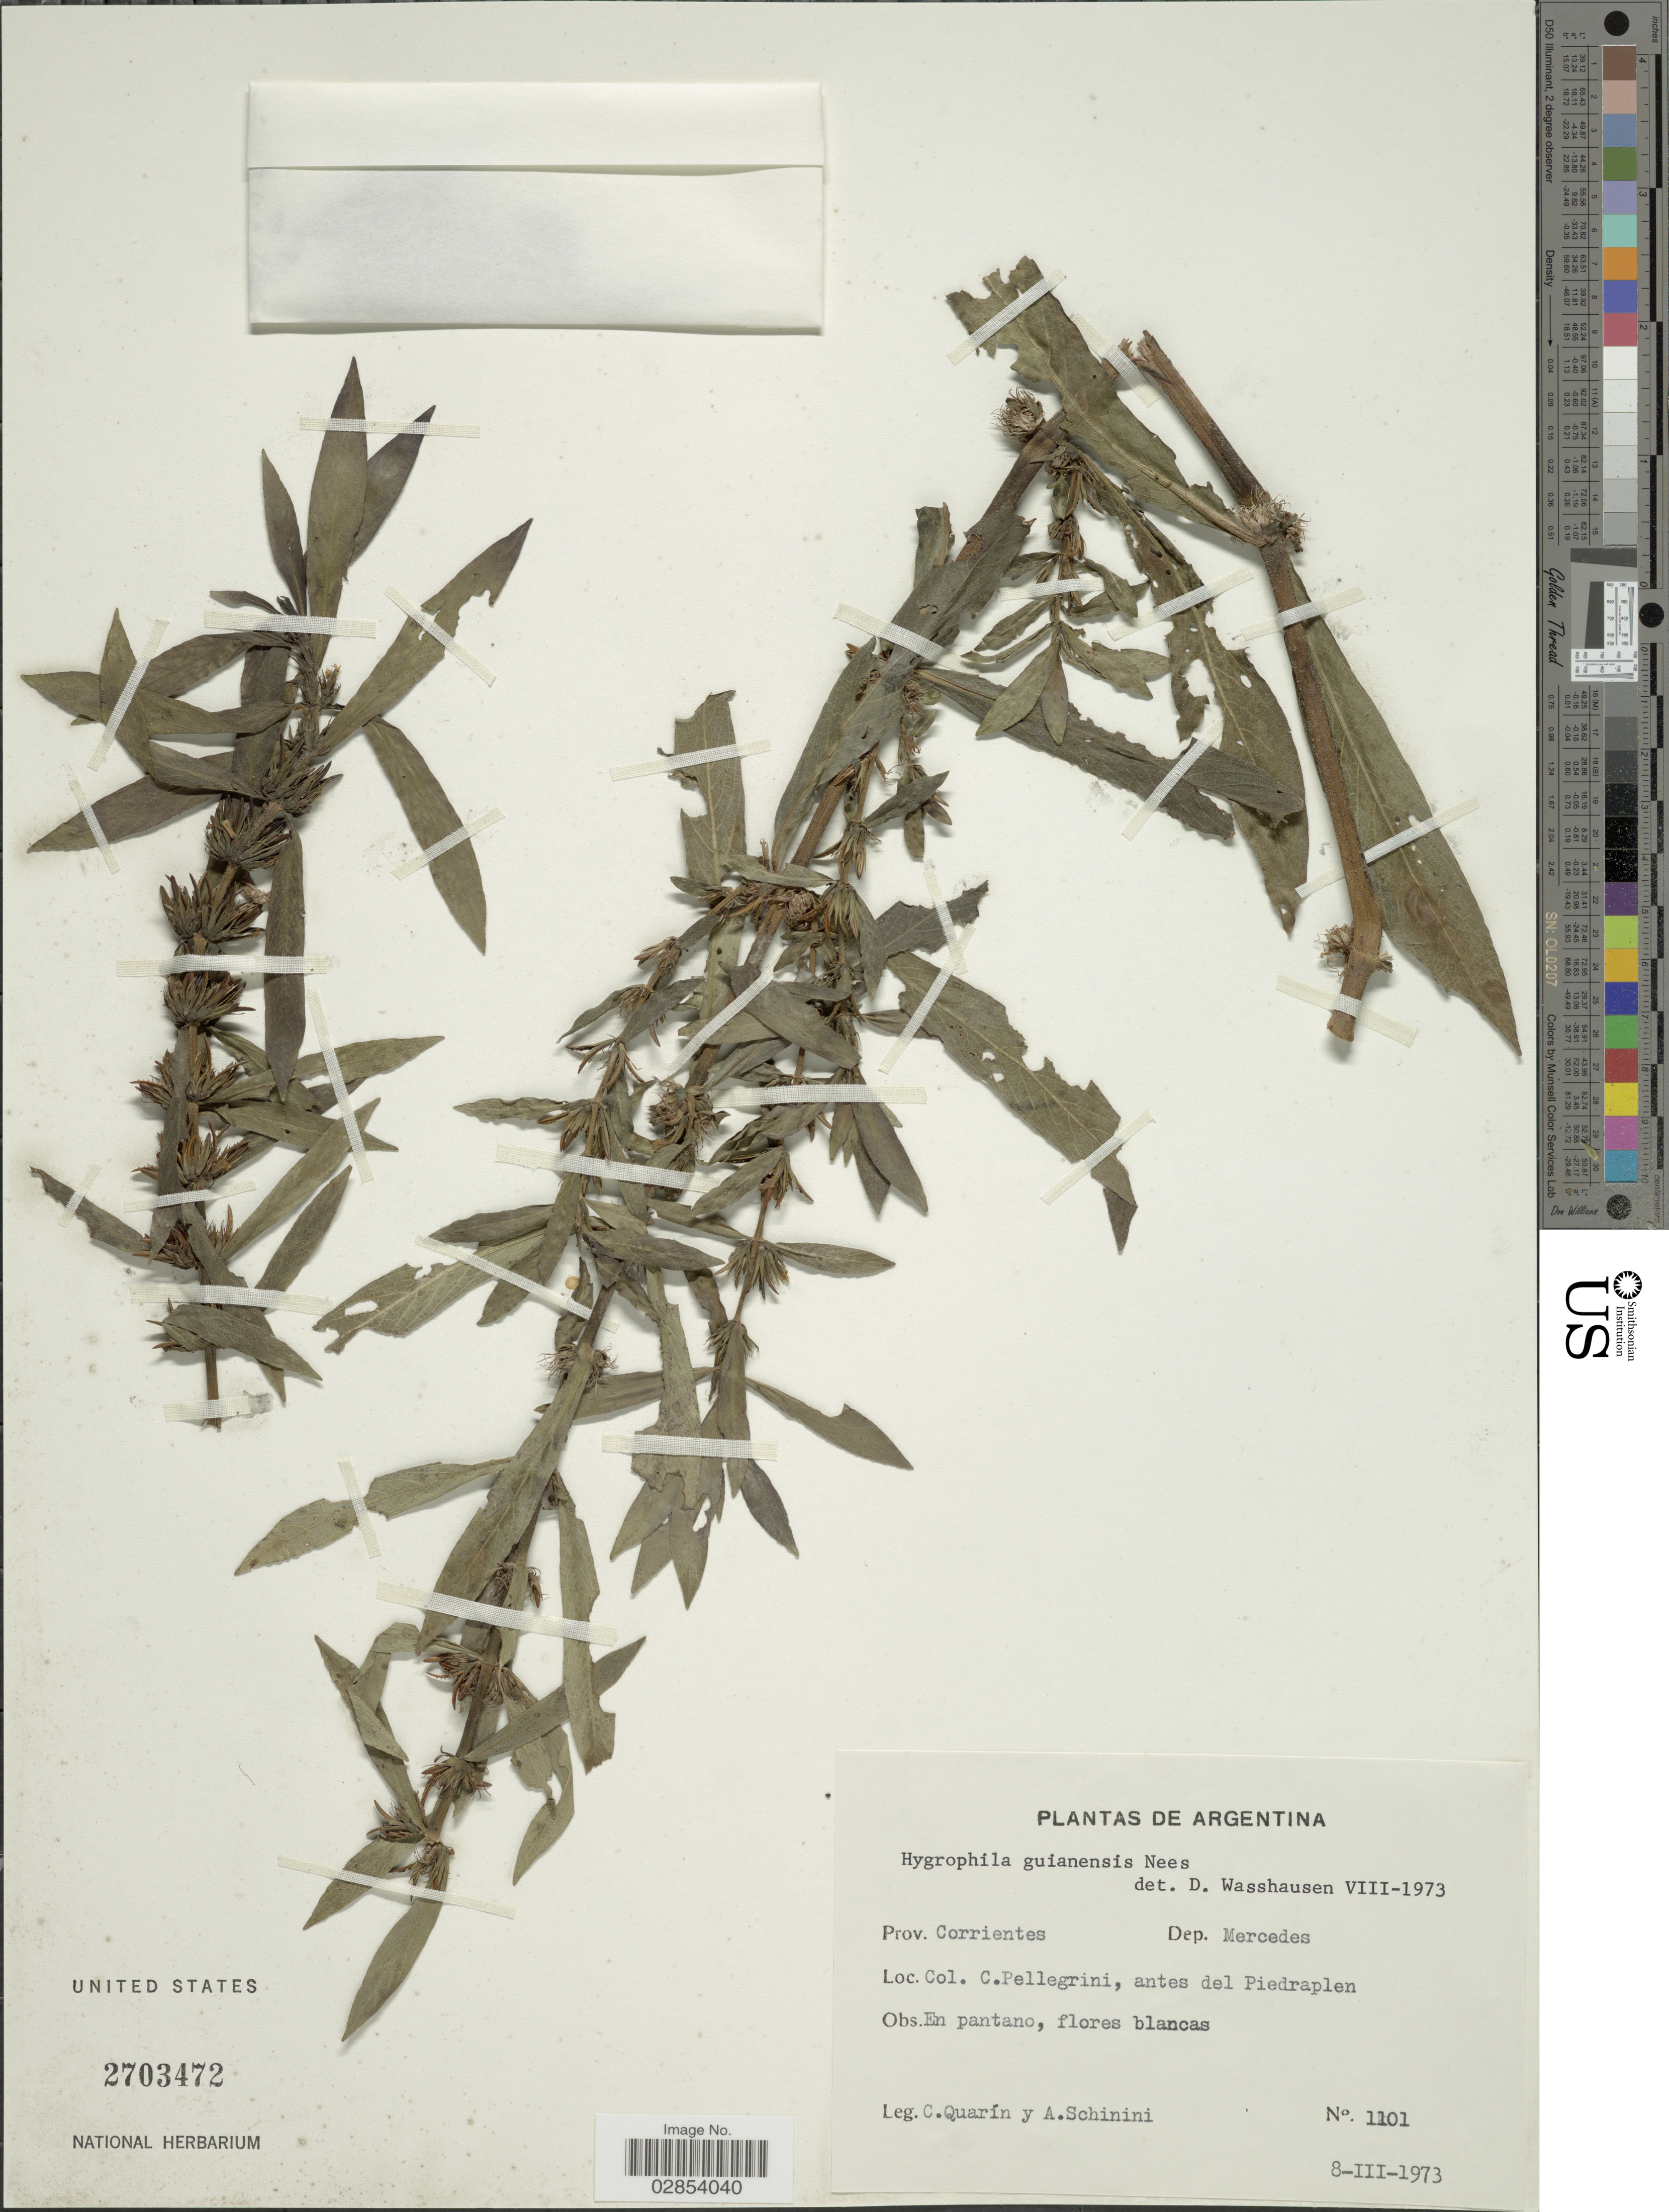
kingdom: Plantae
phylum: Tracheophyta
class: Magnoliopsida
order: Lamiales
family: Acanthaceae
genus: Hygrophila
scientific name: Hygrophila costata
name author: Nees & T. Nees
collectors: C. Quarín & A. Schinini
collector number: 1101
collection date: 1973-03-08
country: Argentina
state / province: Corrientes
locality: Dep. Mercedes, Col. C.Pellegrini, antes del Piedraplen.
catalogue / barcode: US 2703472